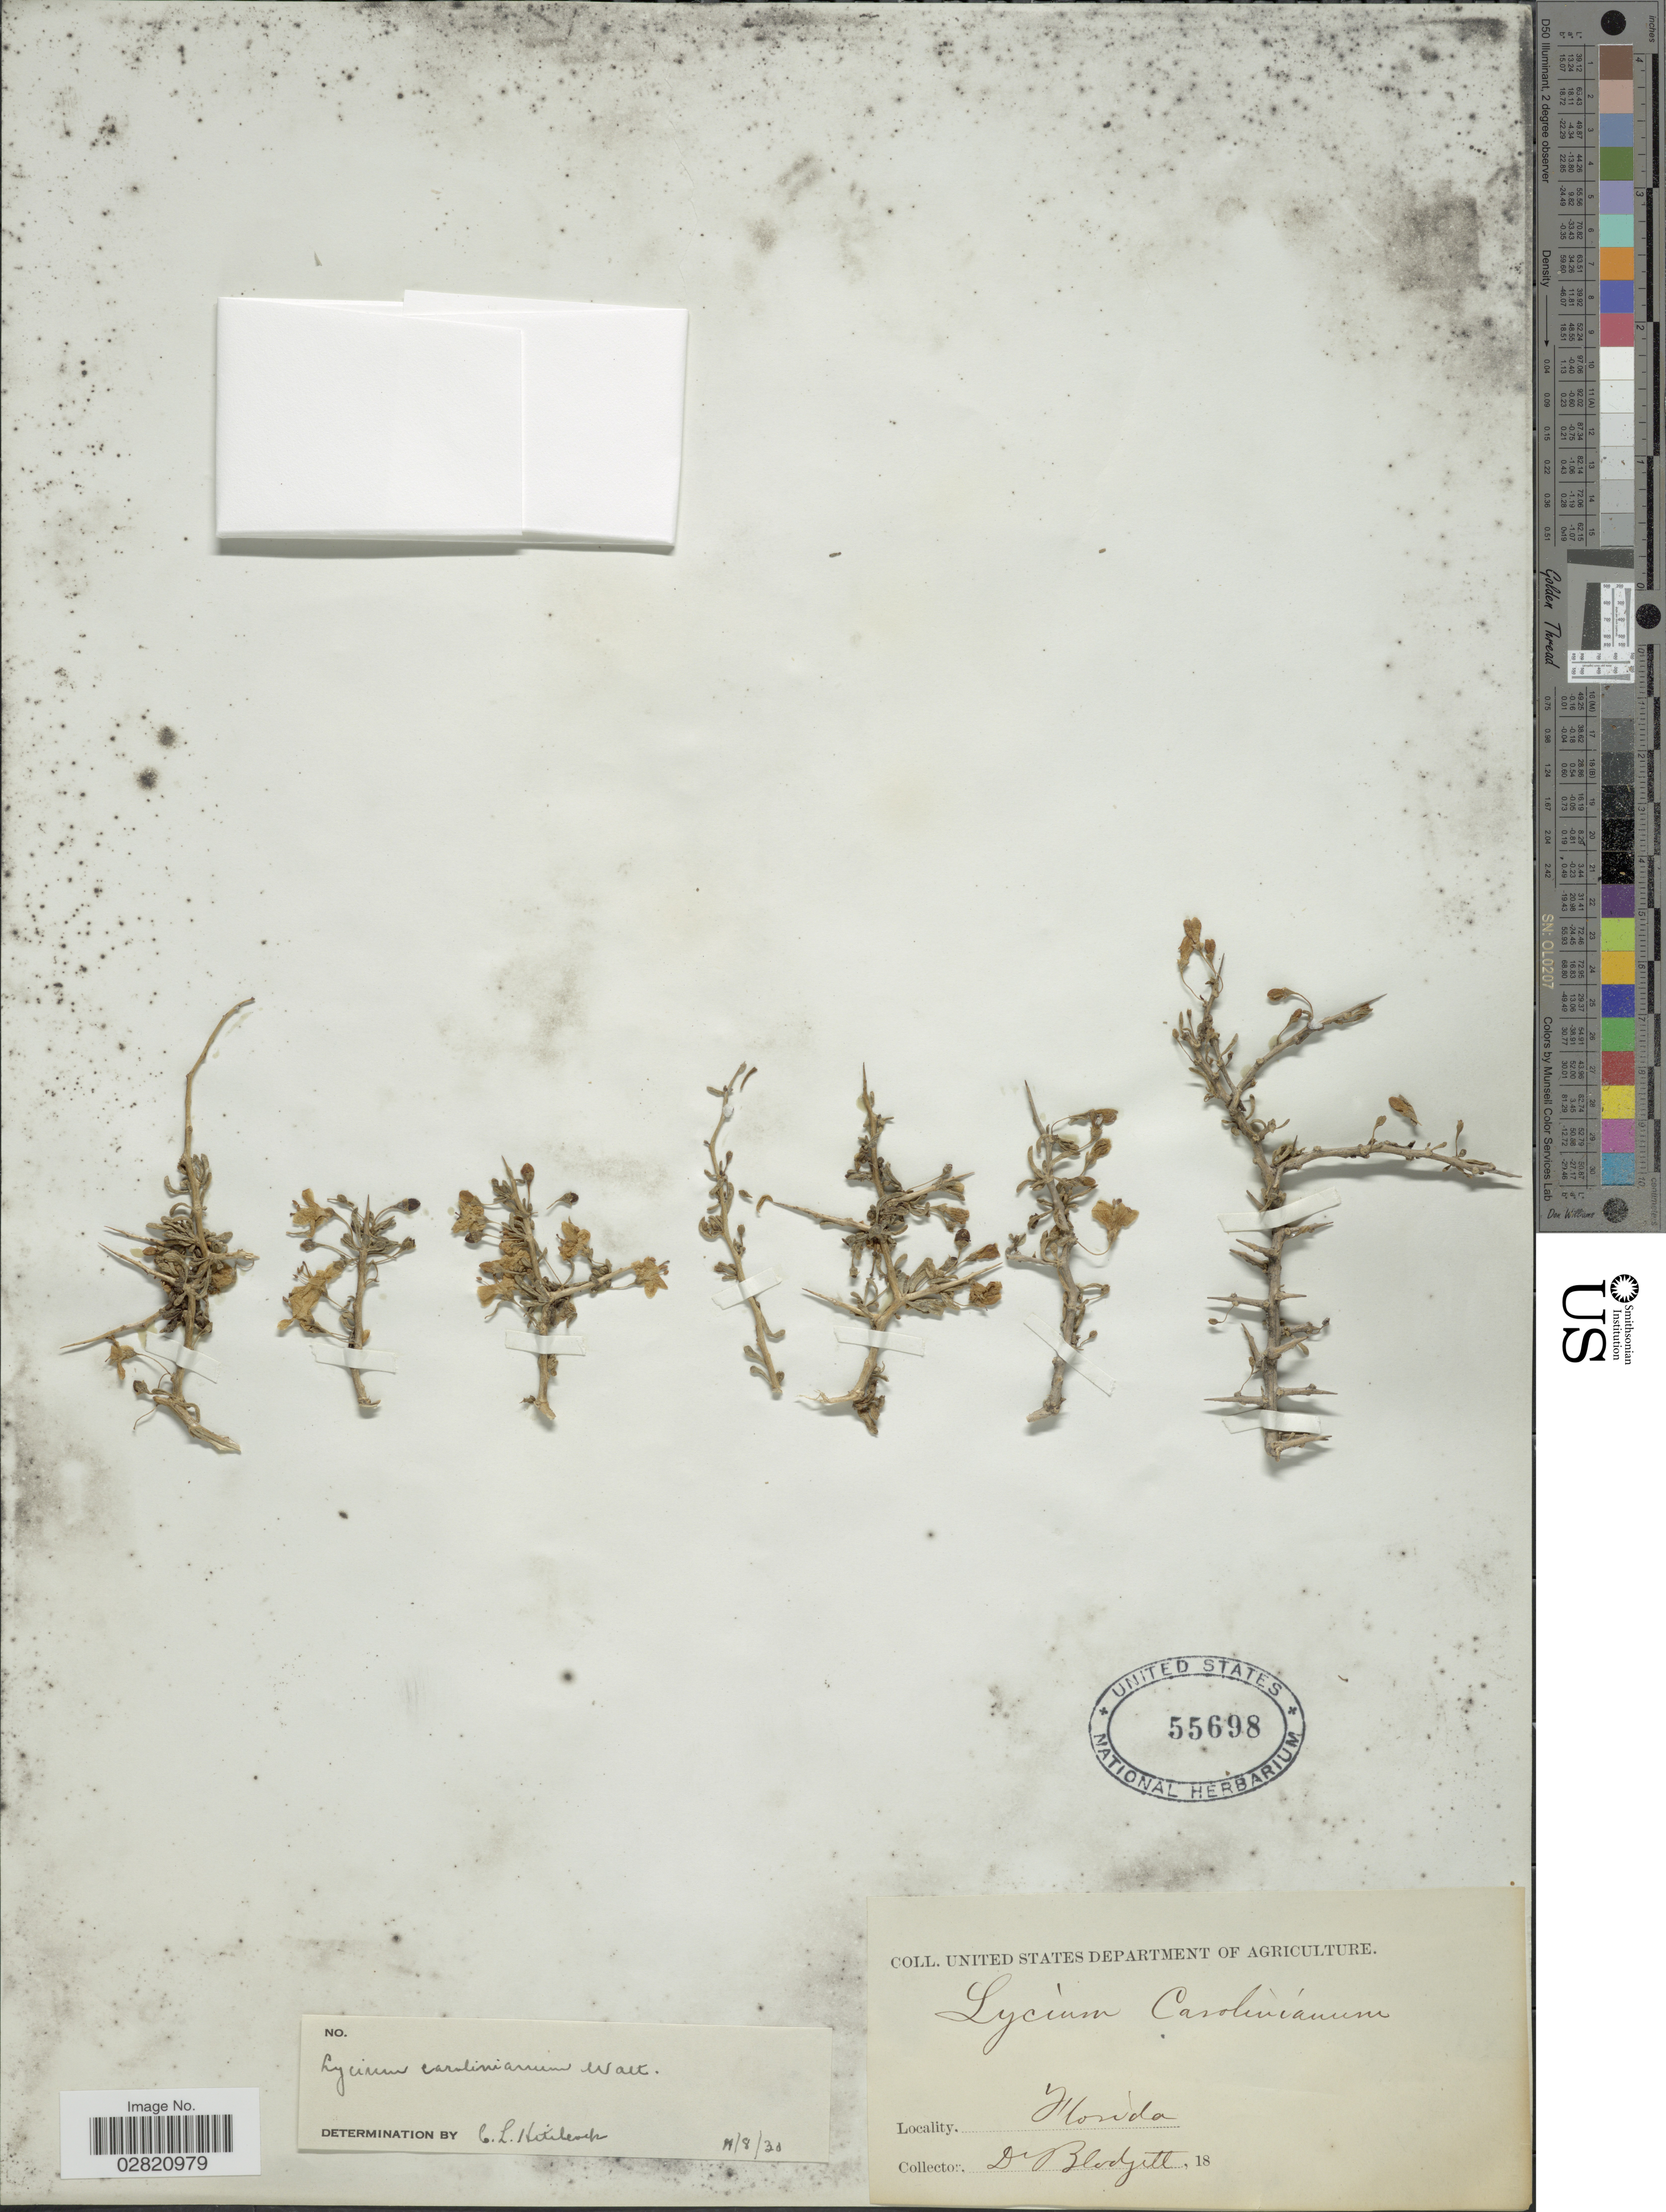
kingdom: Plantae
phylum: Tracheophyta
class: Magnoliopsida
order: Solanales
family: Solanaceae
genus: Lycium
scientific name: Lycium carolinianum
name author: Walter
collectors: -. Blodgett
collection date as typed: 18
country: United States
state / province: Florida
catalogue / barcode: US 55698